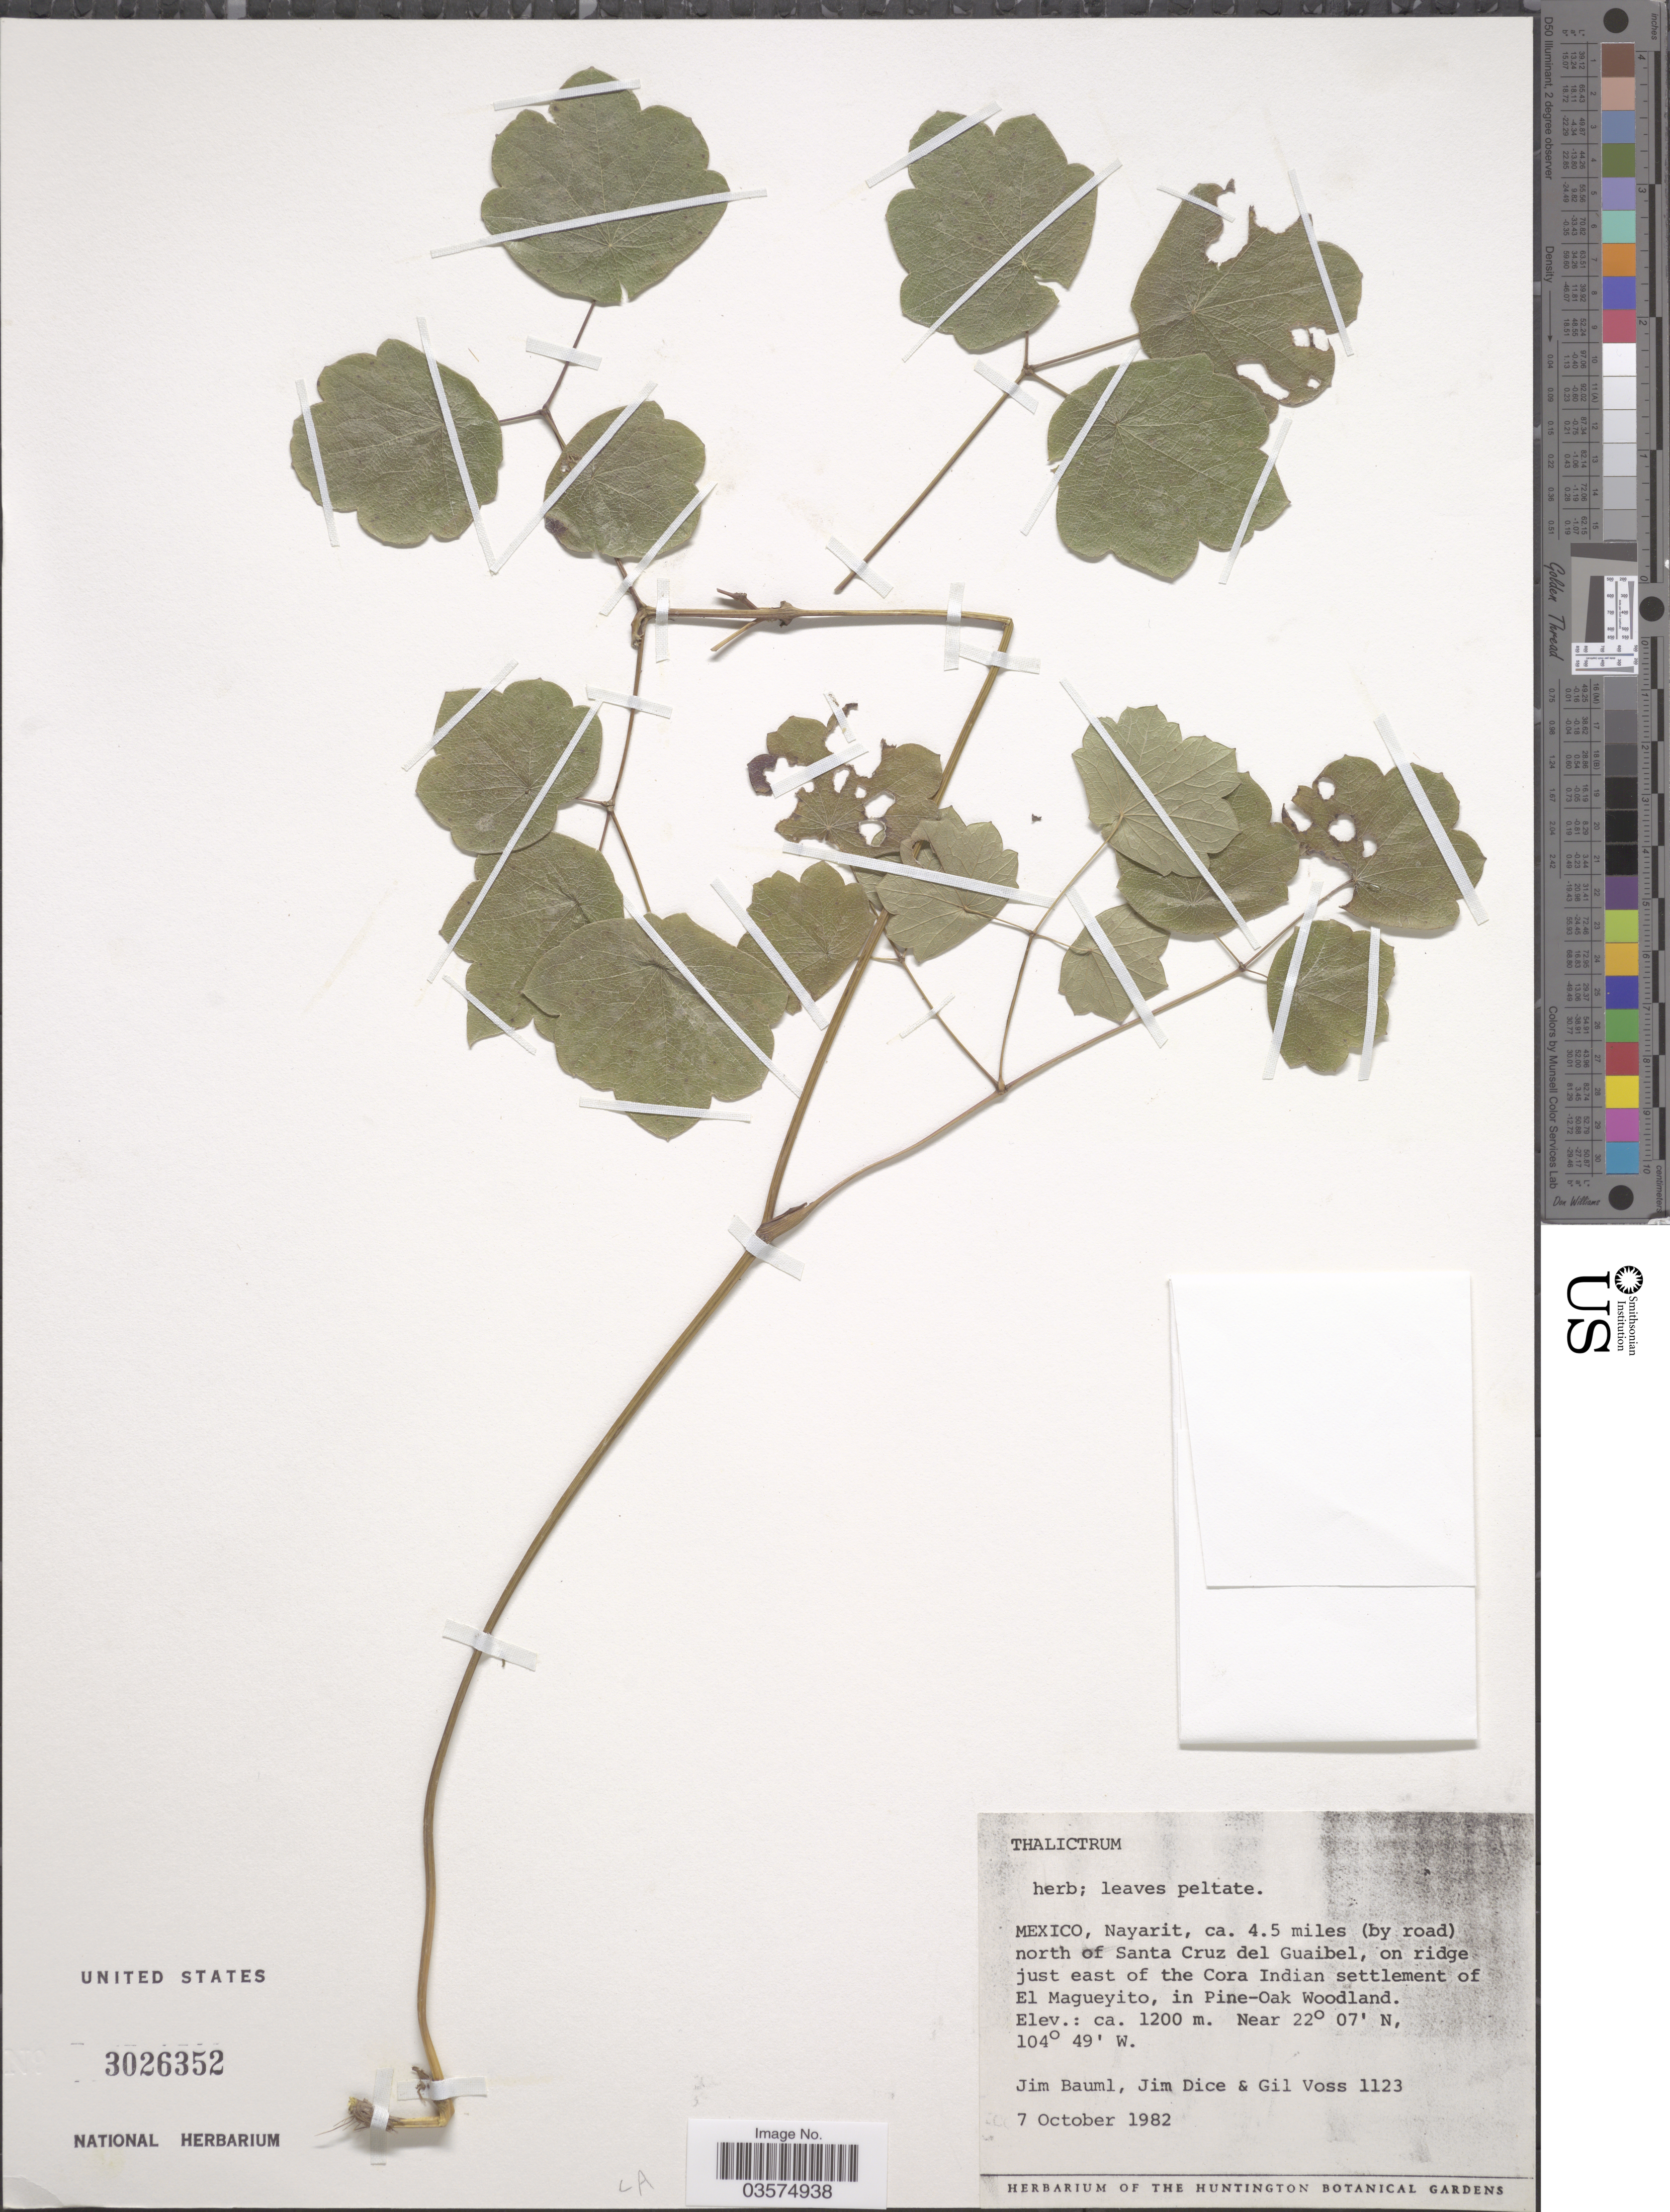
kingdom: Plantae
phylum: Tracheophyta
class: Magnoliopsida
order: Ranunculales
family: Ranunculaceae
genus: Thalictrum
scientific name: Thalictrum sp.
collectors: J. Bauml, J. Dice & G. Voss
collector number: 1123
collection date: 1982-10-07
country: Mexico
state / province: Nayarit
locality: Ca. 4.5 miles (by road) north of Santa Cruz del Guaibel, on ridge just east of the Cora Indian settlement of El Magueyito, in Pine-Oak Woodland.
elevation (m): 1200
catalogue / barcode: US 3026352